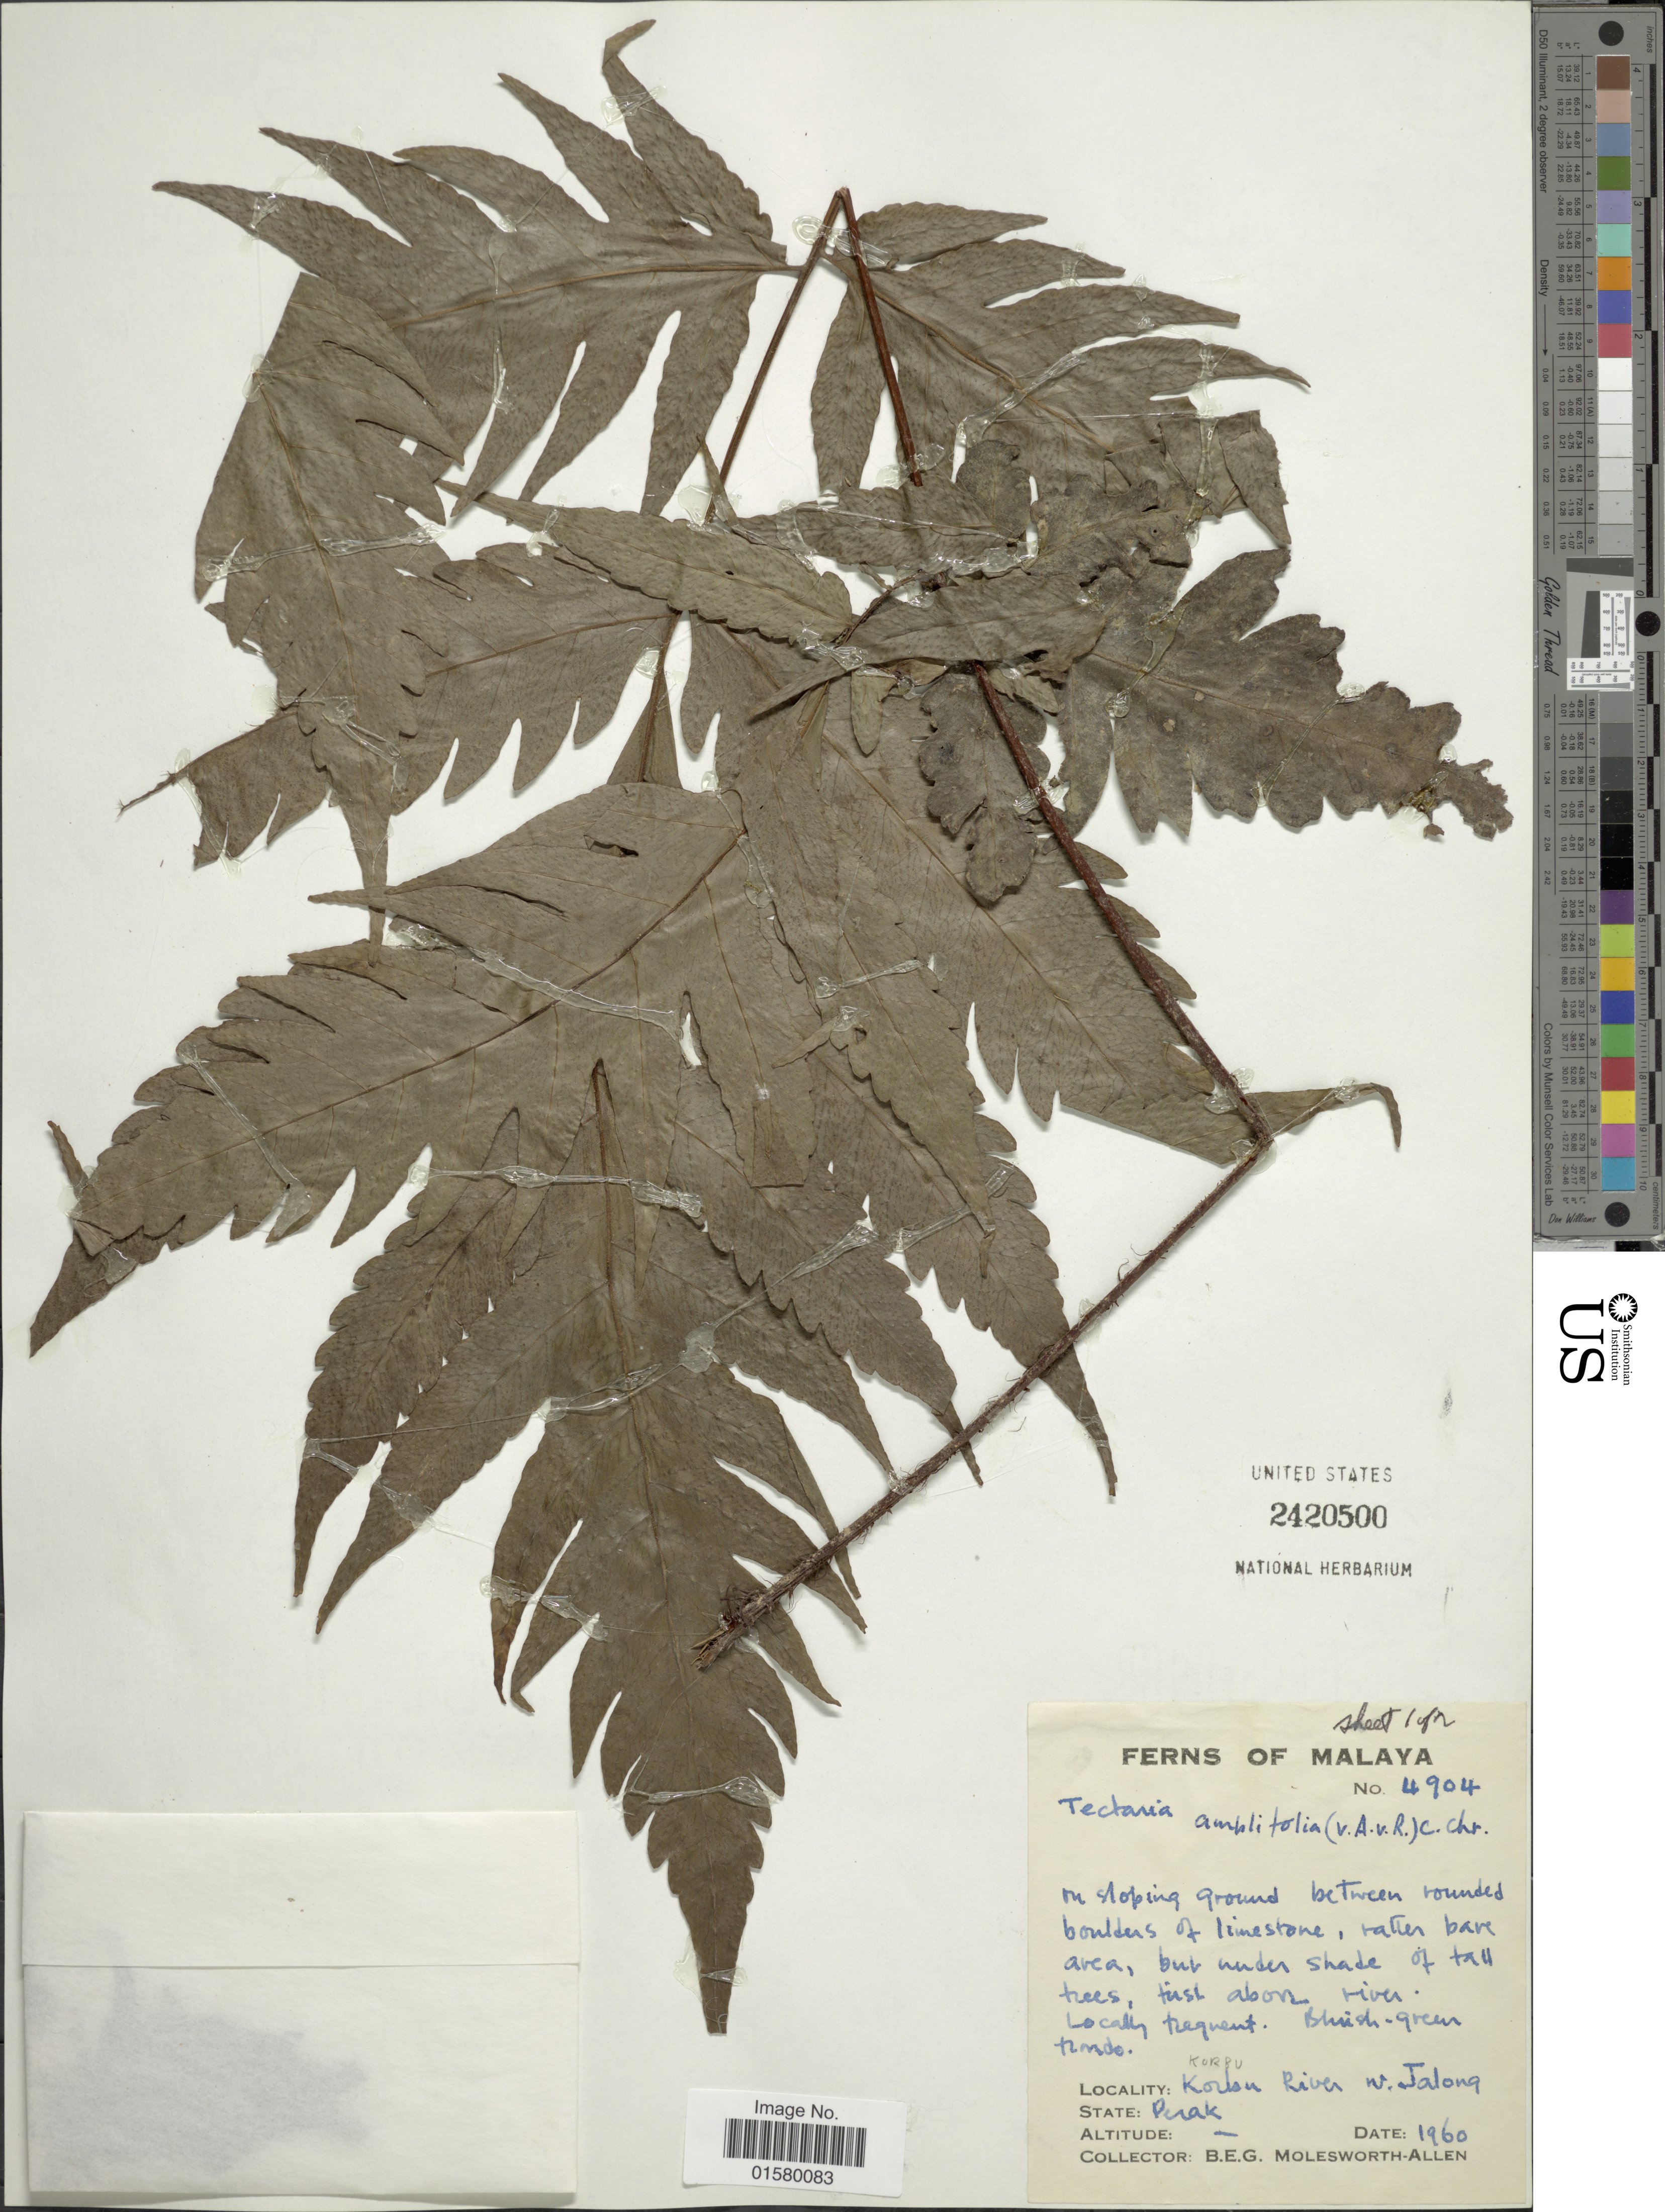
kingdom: Plantae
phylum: Tracheophyta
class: Polypodiopsida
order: Polypodiales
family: Tectariaceae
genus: Tectaria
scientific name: Tectaria amplifolia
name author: (Alderw.) C. Chr.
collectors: B. E. G. Molesworth-Allen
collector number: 4904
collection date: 1960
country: Malaysia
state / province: Perak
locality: Korbu River, W. Jalong, Malaya.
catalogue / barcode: US 2420500